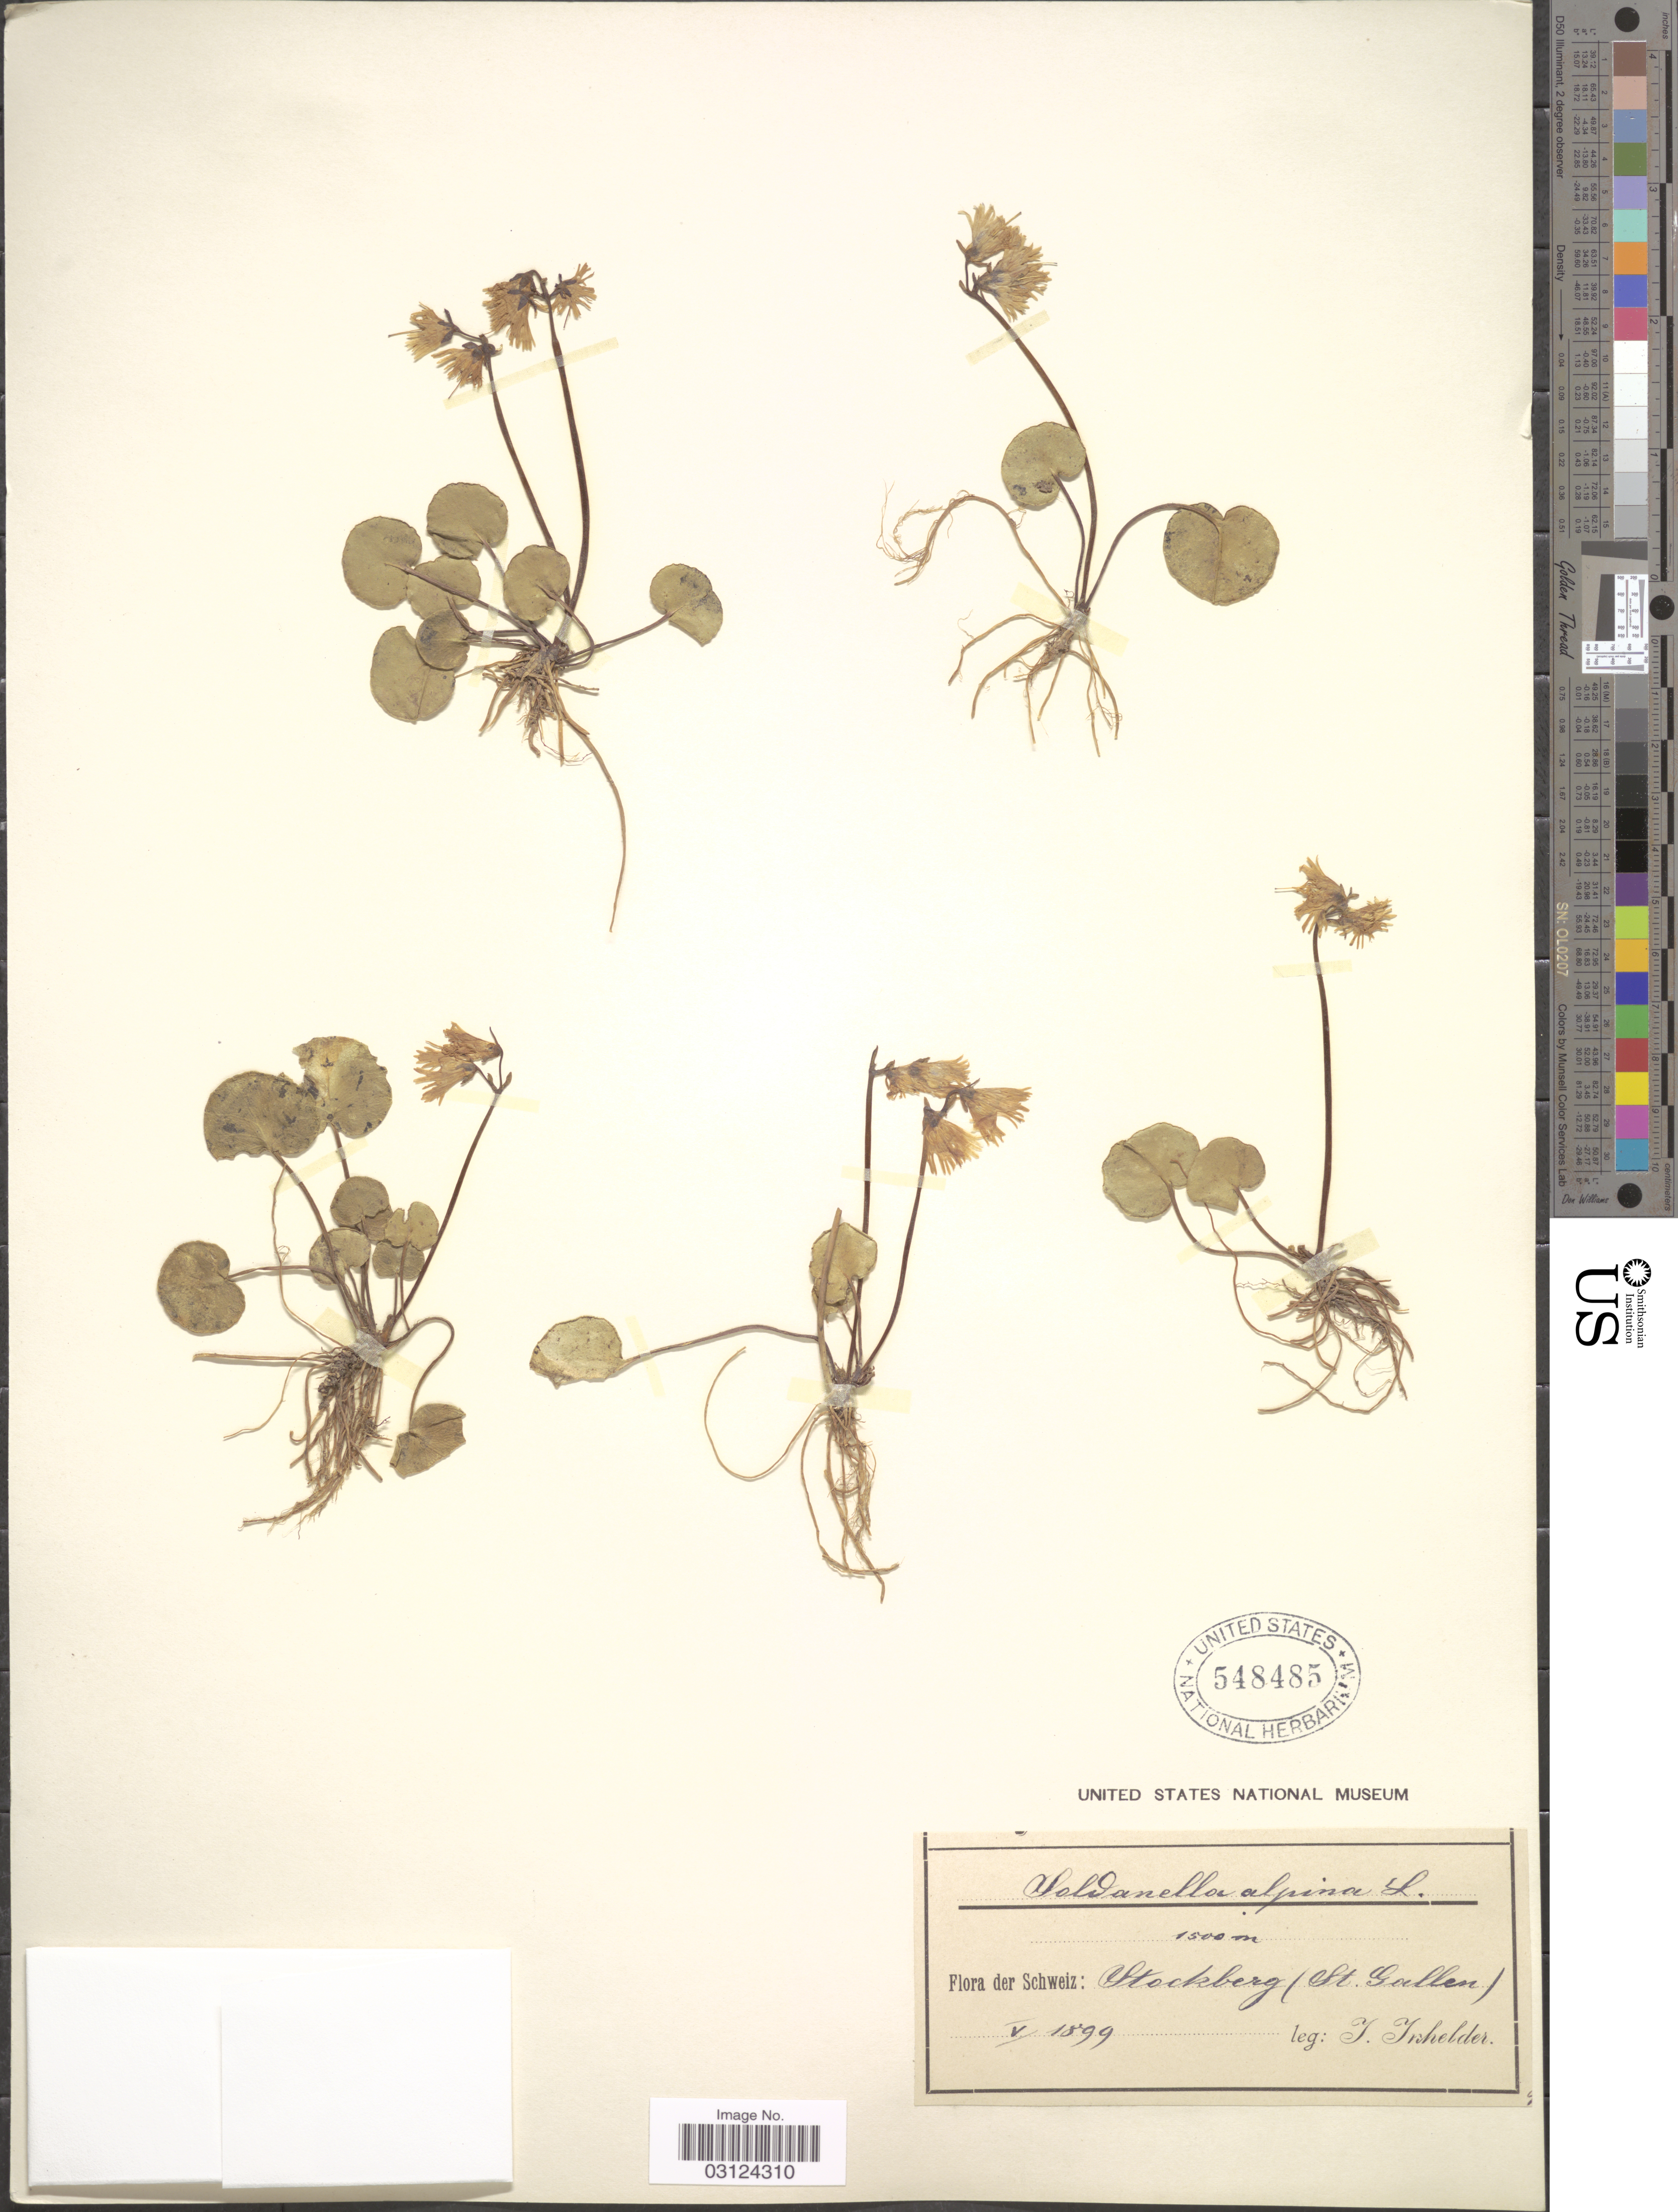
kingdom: Plantae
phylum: Tracheophyta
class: Magnoliopsida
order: Ericales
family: Primulaceae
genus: Soldanella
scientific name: Soldanella alpina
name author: L.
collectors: I. Inhelder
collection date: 1899-05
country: Switzerland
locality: Schweiz: Stockberg (St. Gullen).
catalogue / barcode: US 548485